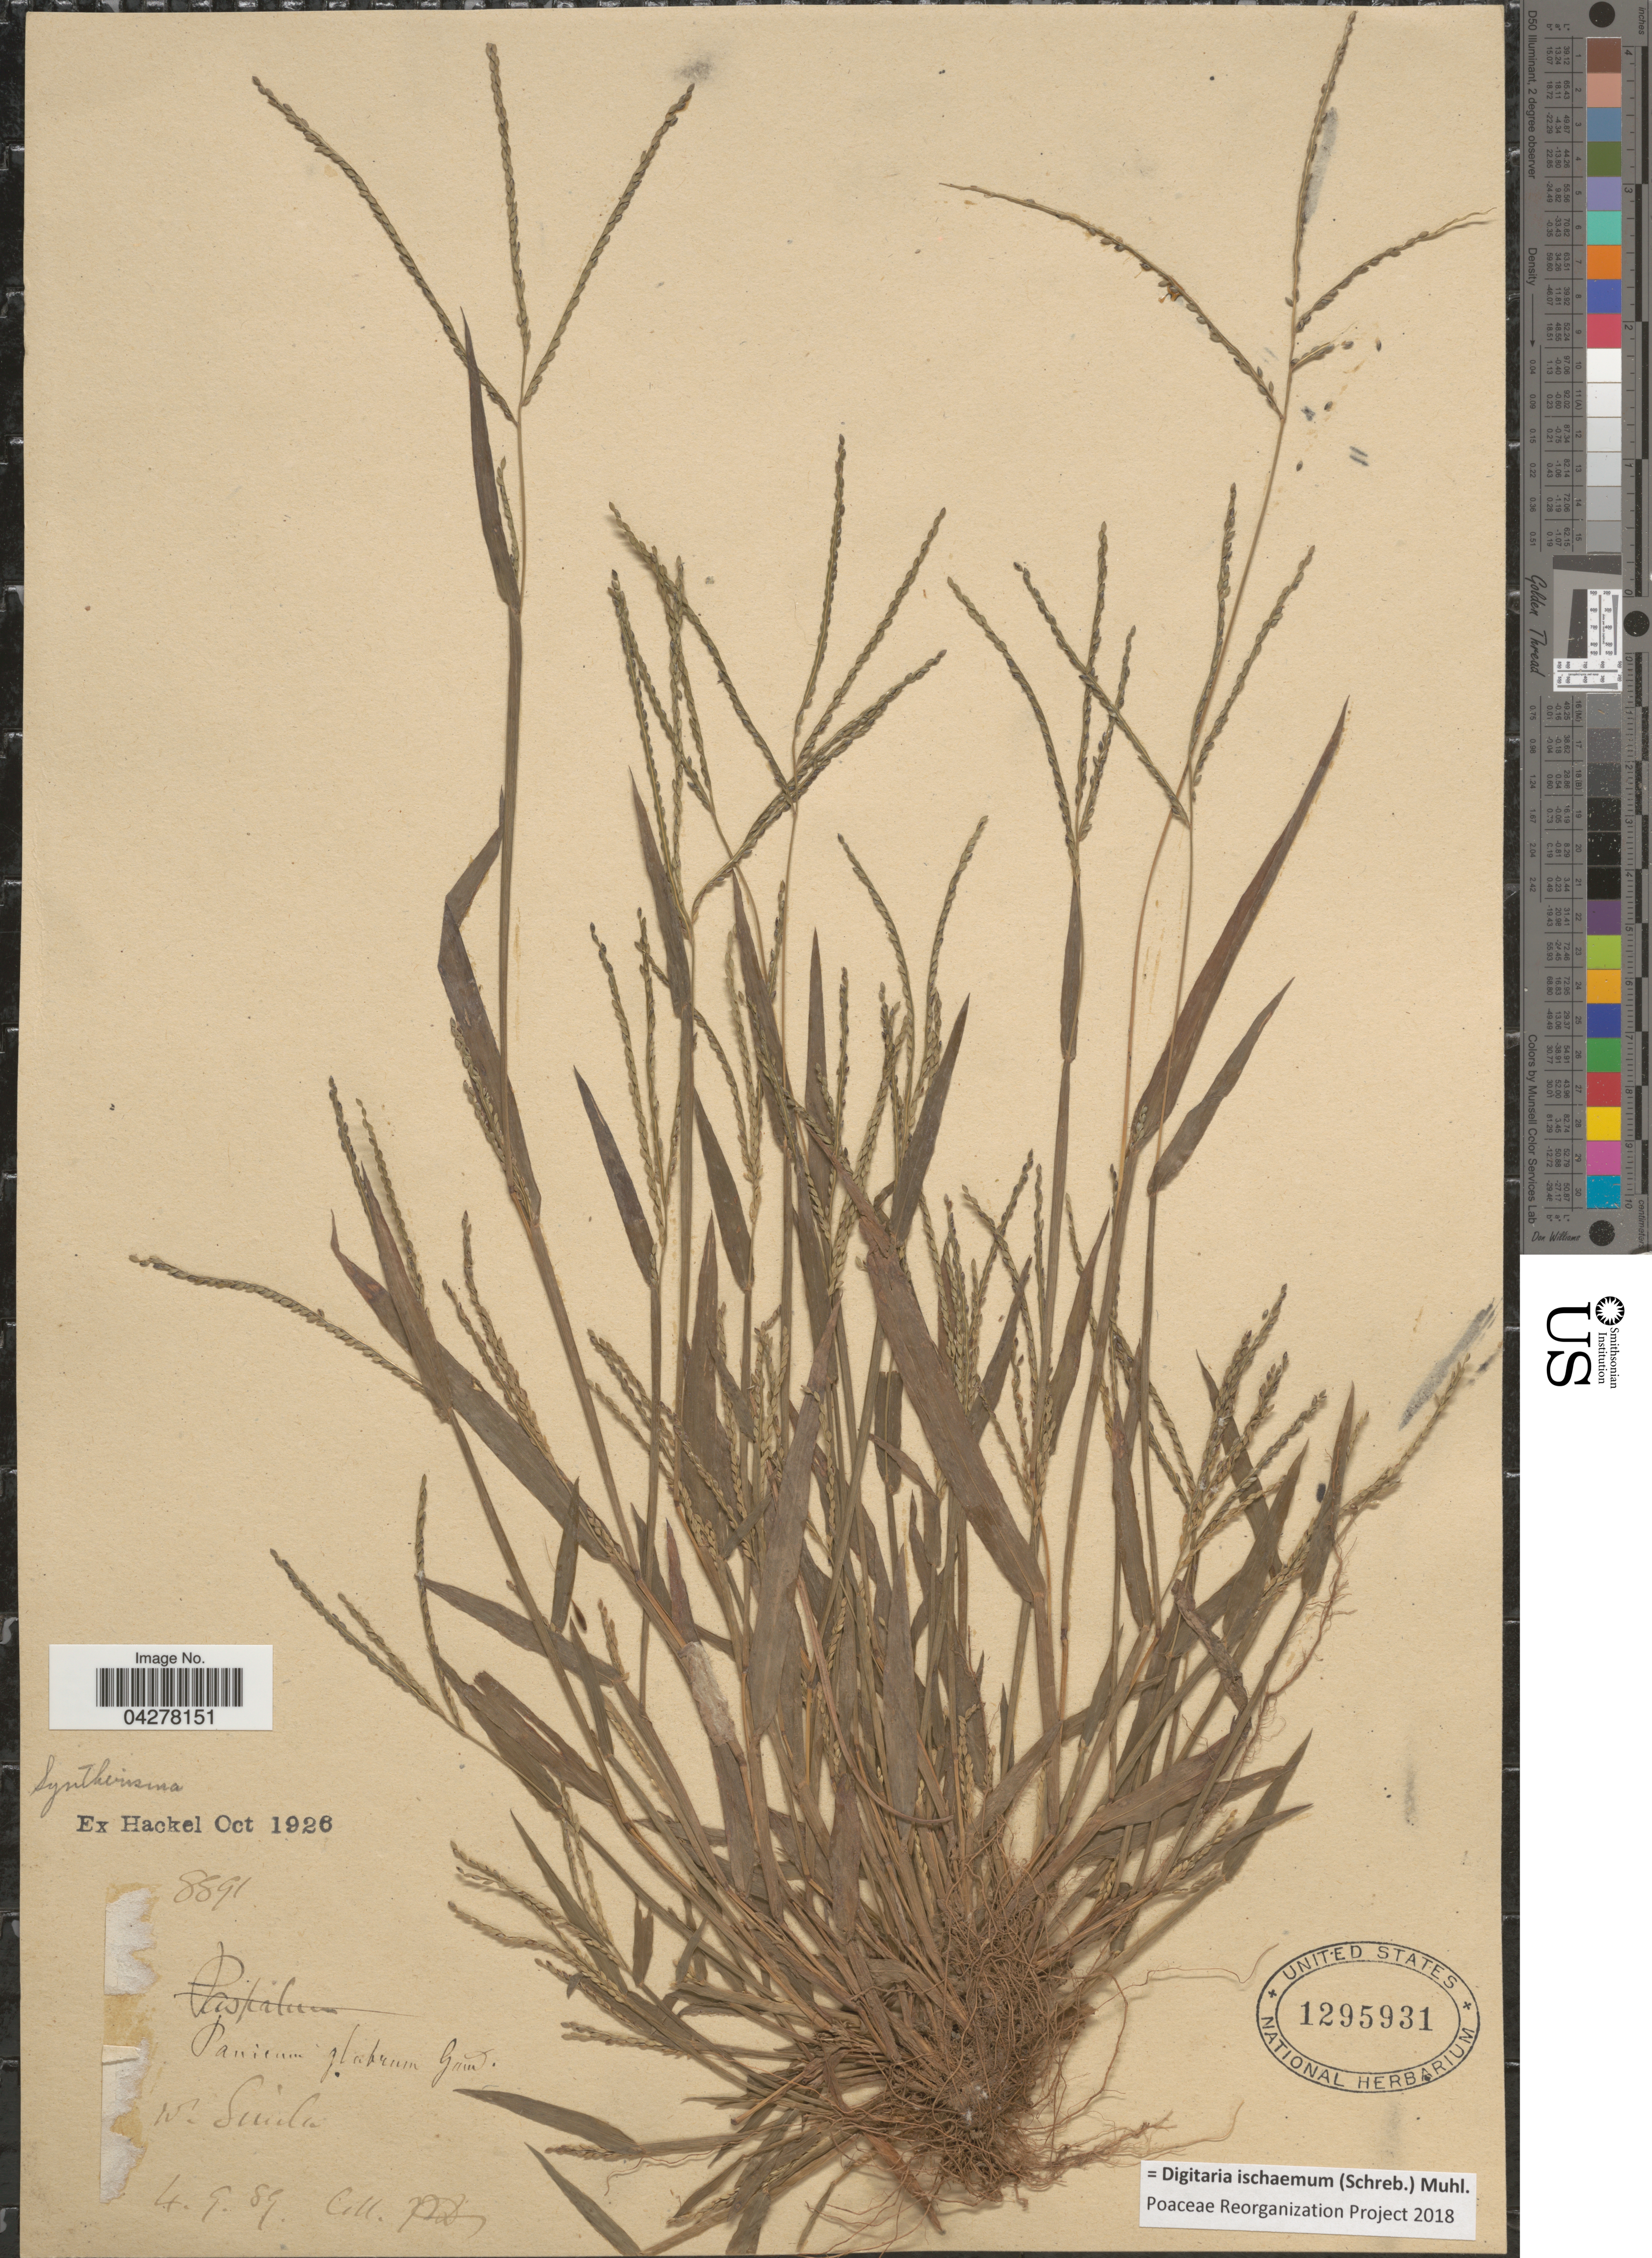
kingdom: Plantae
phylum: Tracheophyta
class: Liliopsida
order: Poales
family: Poaceae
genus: Digitaria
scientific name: Digitaria ischaemum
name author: (Schreber) Schreber ex Muhl.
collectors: P. D.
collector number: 8891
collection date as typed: Transcribed d/m/y: 4/9/89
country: India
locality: W. Simla.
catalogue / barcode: US 1295931